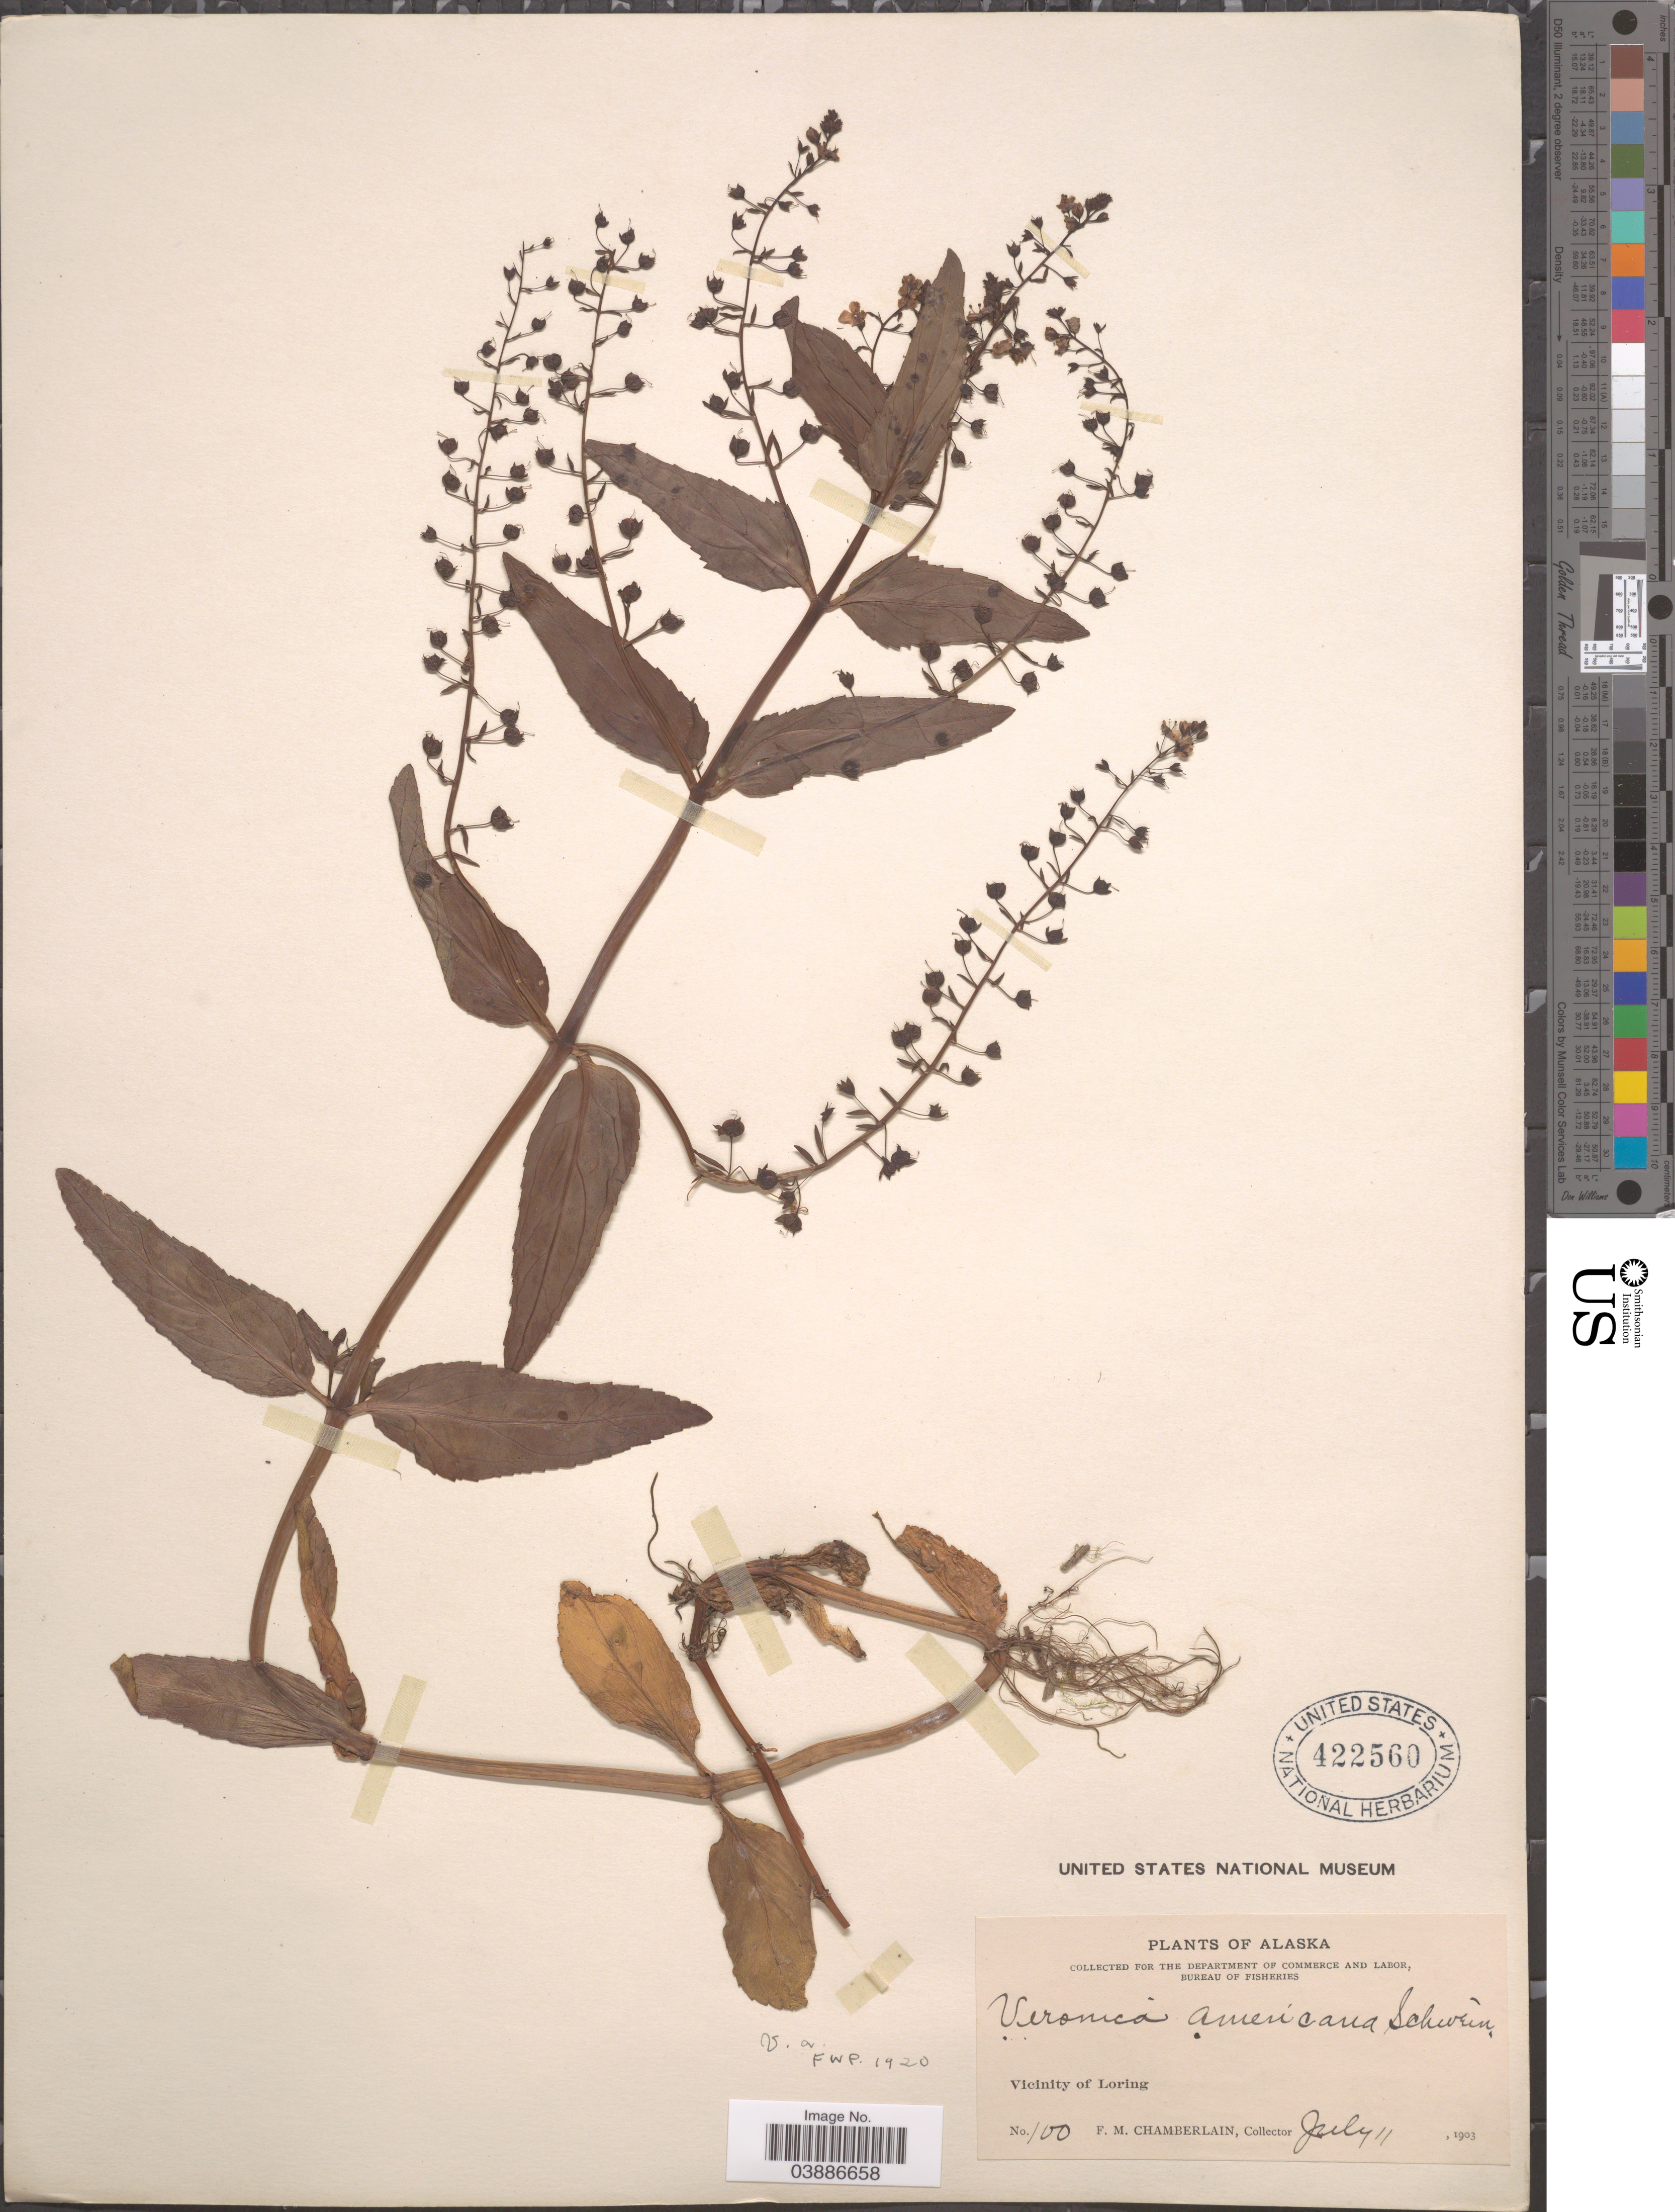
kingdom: Plantae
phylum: Tracheophyta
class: Magnoliopsida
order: Lamiales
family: Plantaginaceae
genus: Veronica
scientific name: Veronica americana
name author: Schwein. ex Benth.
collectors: F. Chamberlain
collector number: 100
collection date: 1903-07-11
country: United States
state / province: Alaska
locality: Vicinity of Loring.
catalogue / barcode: US 422560